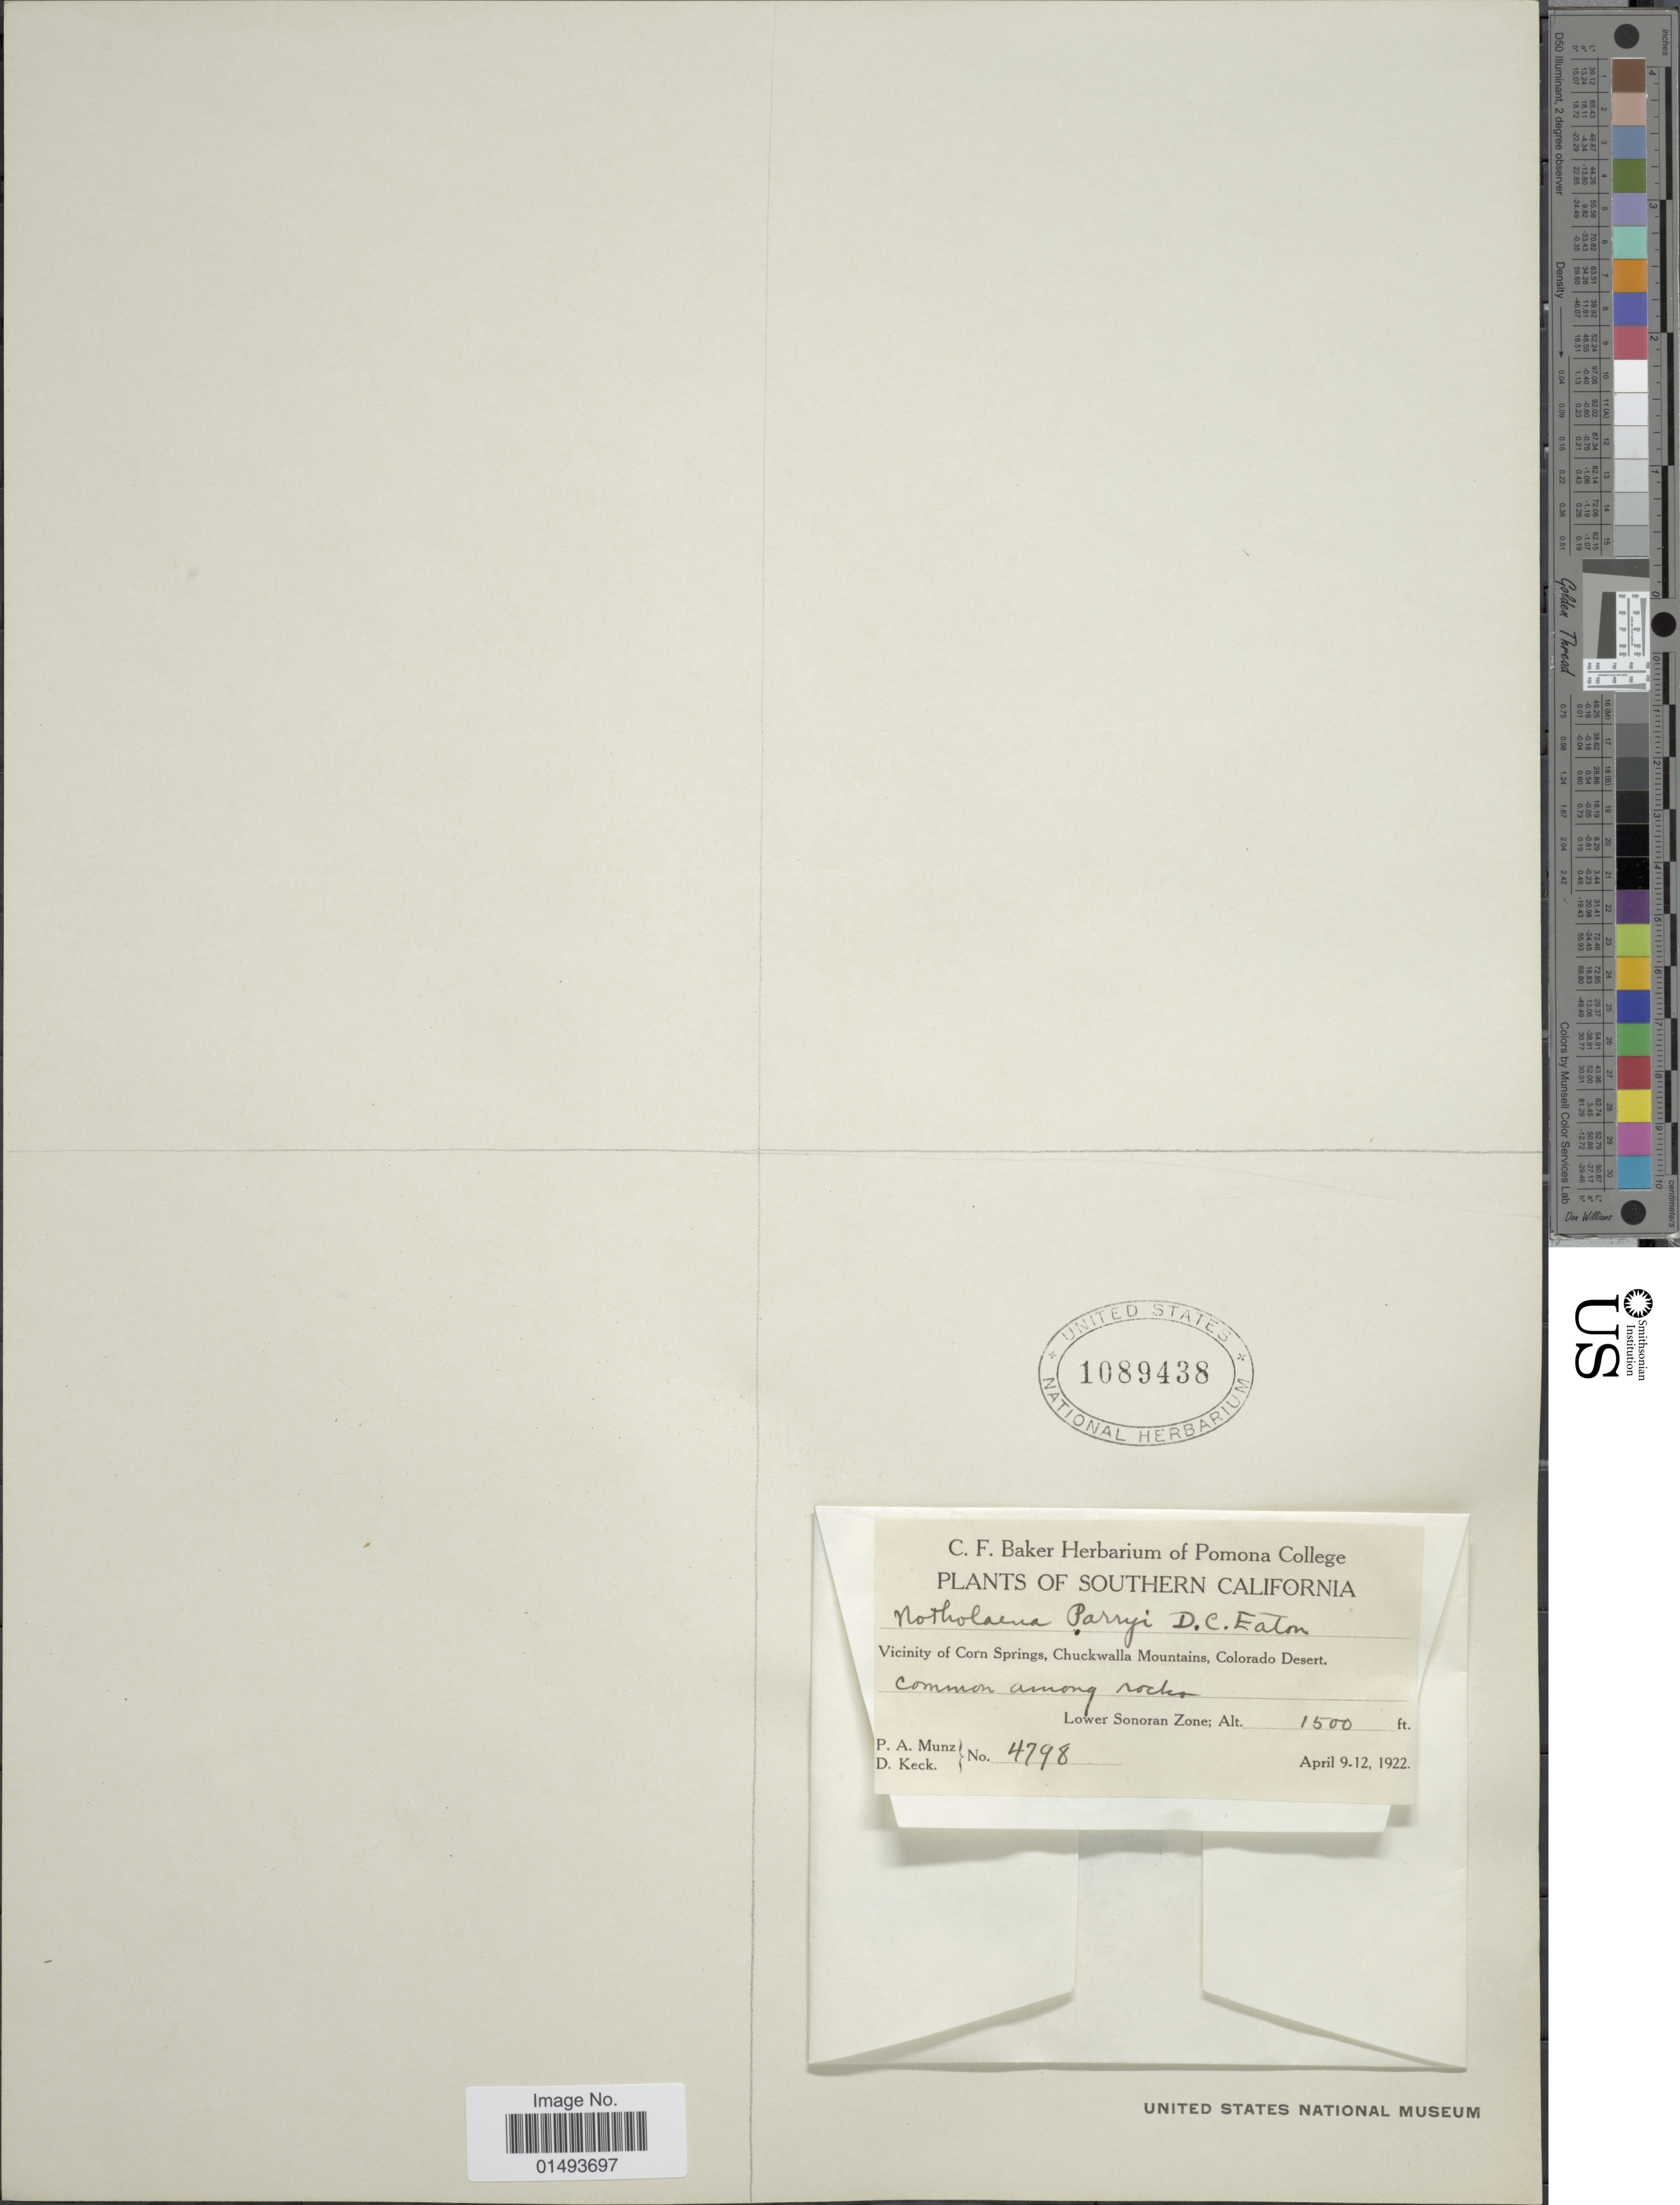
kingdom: Plantae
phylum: Tracheophyta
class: Polypodiopsida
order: Polypodiales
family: Pteridaceae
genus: Myriopteris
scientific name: Myriopteris parryi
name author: (D.C. Eaton) Grusz & Windham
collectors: P. A. Munz & D. Keck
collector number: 4798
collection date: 1922-04-09/1922-04-12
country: United States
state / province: California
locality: Southern California, vicinity of Corn Springs, Chuckwalla Mountains, Colorado Desert, Lower Sonoran Zone.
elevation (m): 457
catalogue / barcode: US 1089438